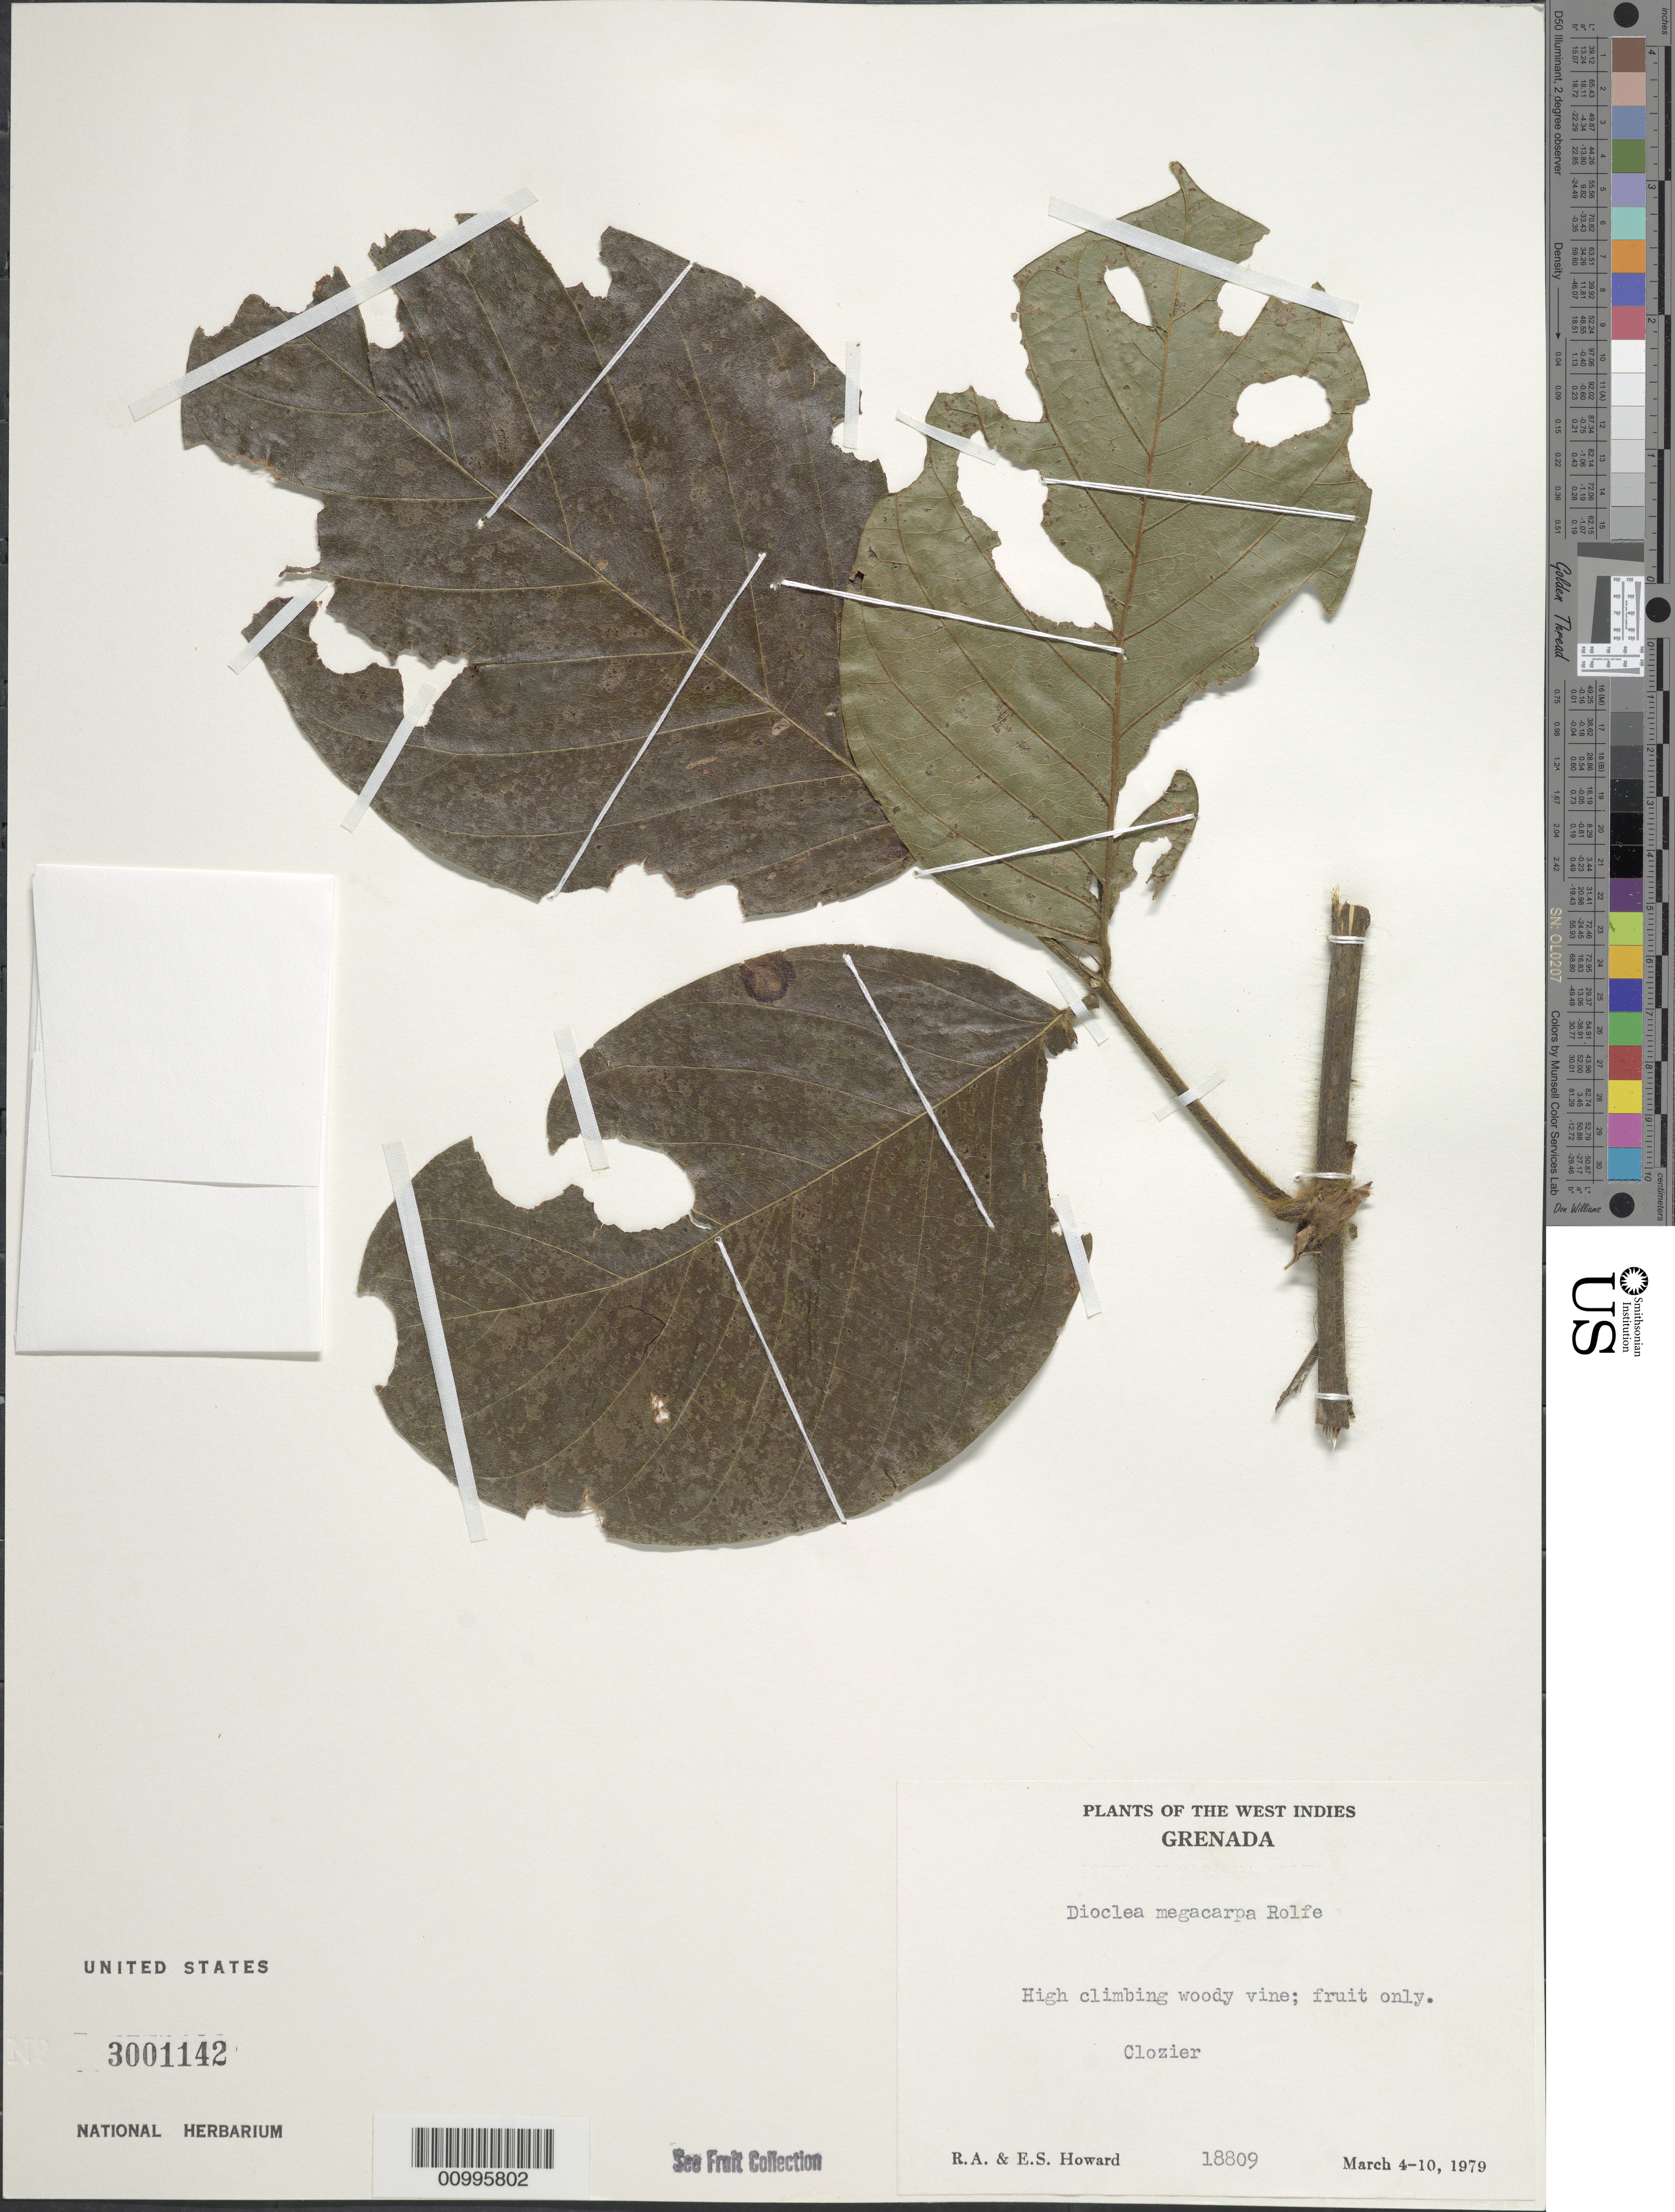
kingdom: Plantae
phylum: Tracheophyta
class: Magnoliopsida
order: Fabales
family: Fabaceae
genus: Macropsychanthus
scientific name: Macropsychanthus megacarpus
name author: (Rolfe) L.P. Queiroz & Snak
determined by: Strong, Mark T., (BOT), Smithsonian Institution - National Museum of Natural History (UNITED STATES)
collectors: R. A. Howard & E. S. Howard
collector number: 18809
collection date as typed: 04 Mar 1979 to 10 Mar 1979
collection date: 1979-03-04/1979-03-10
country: Grenada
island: Grenada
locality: St. John, Clozier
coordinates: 0 N, 0 E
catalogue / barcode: US 3001142